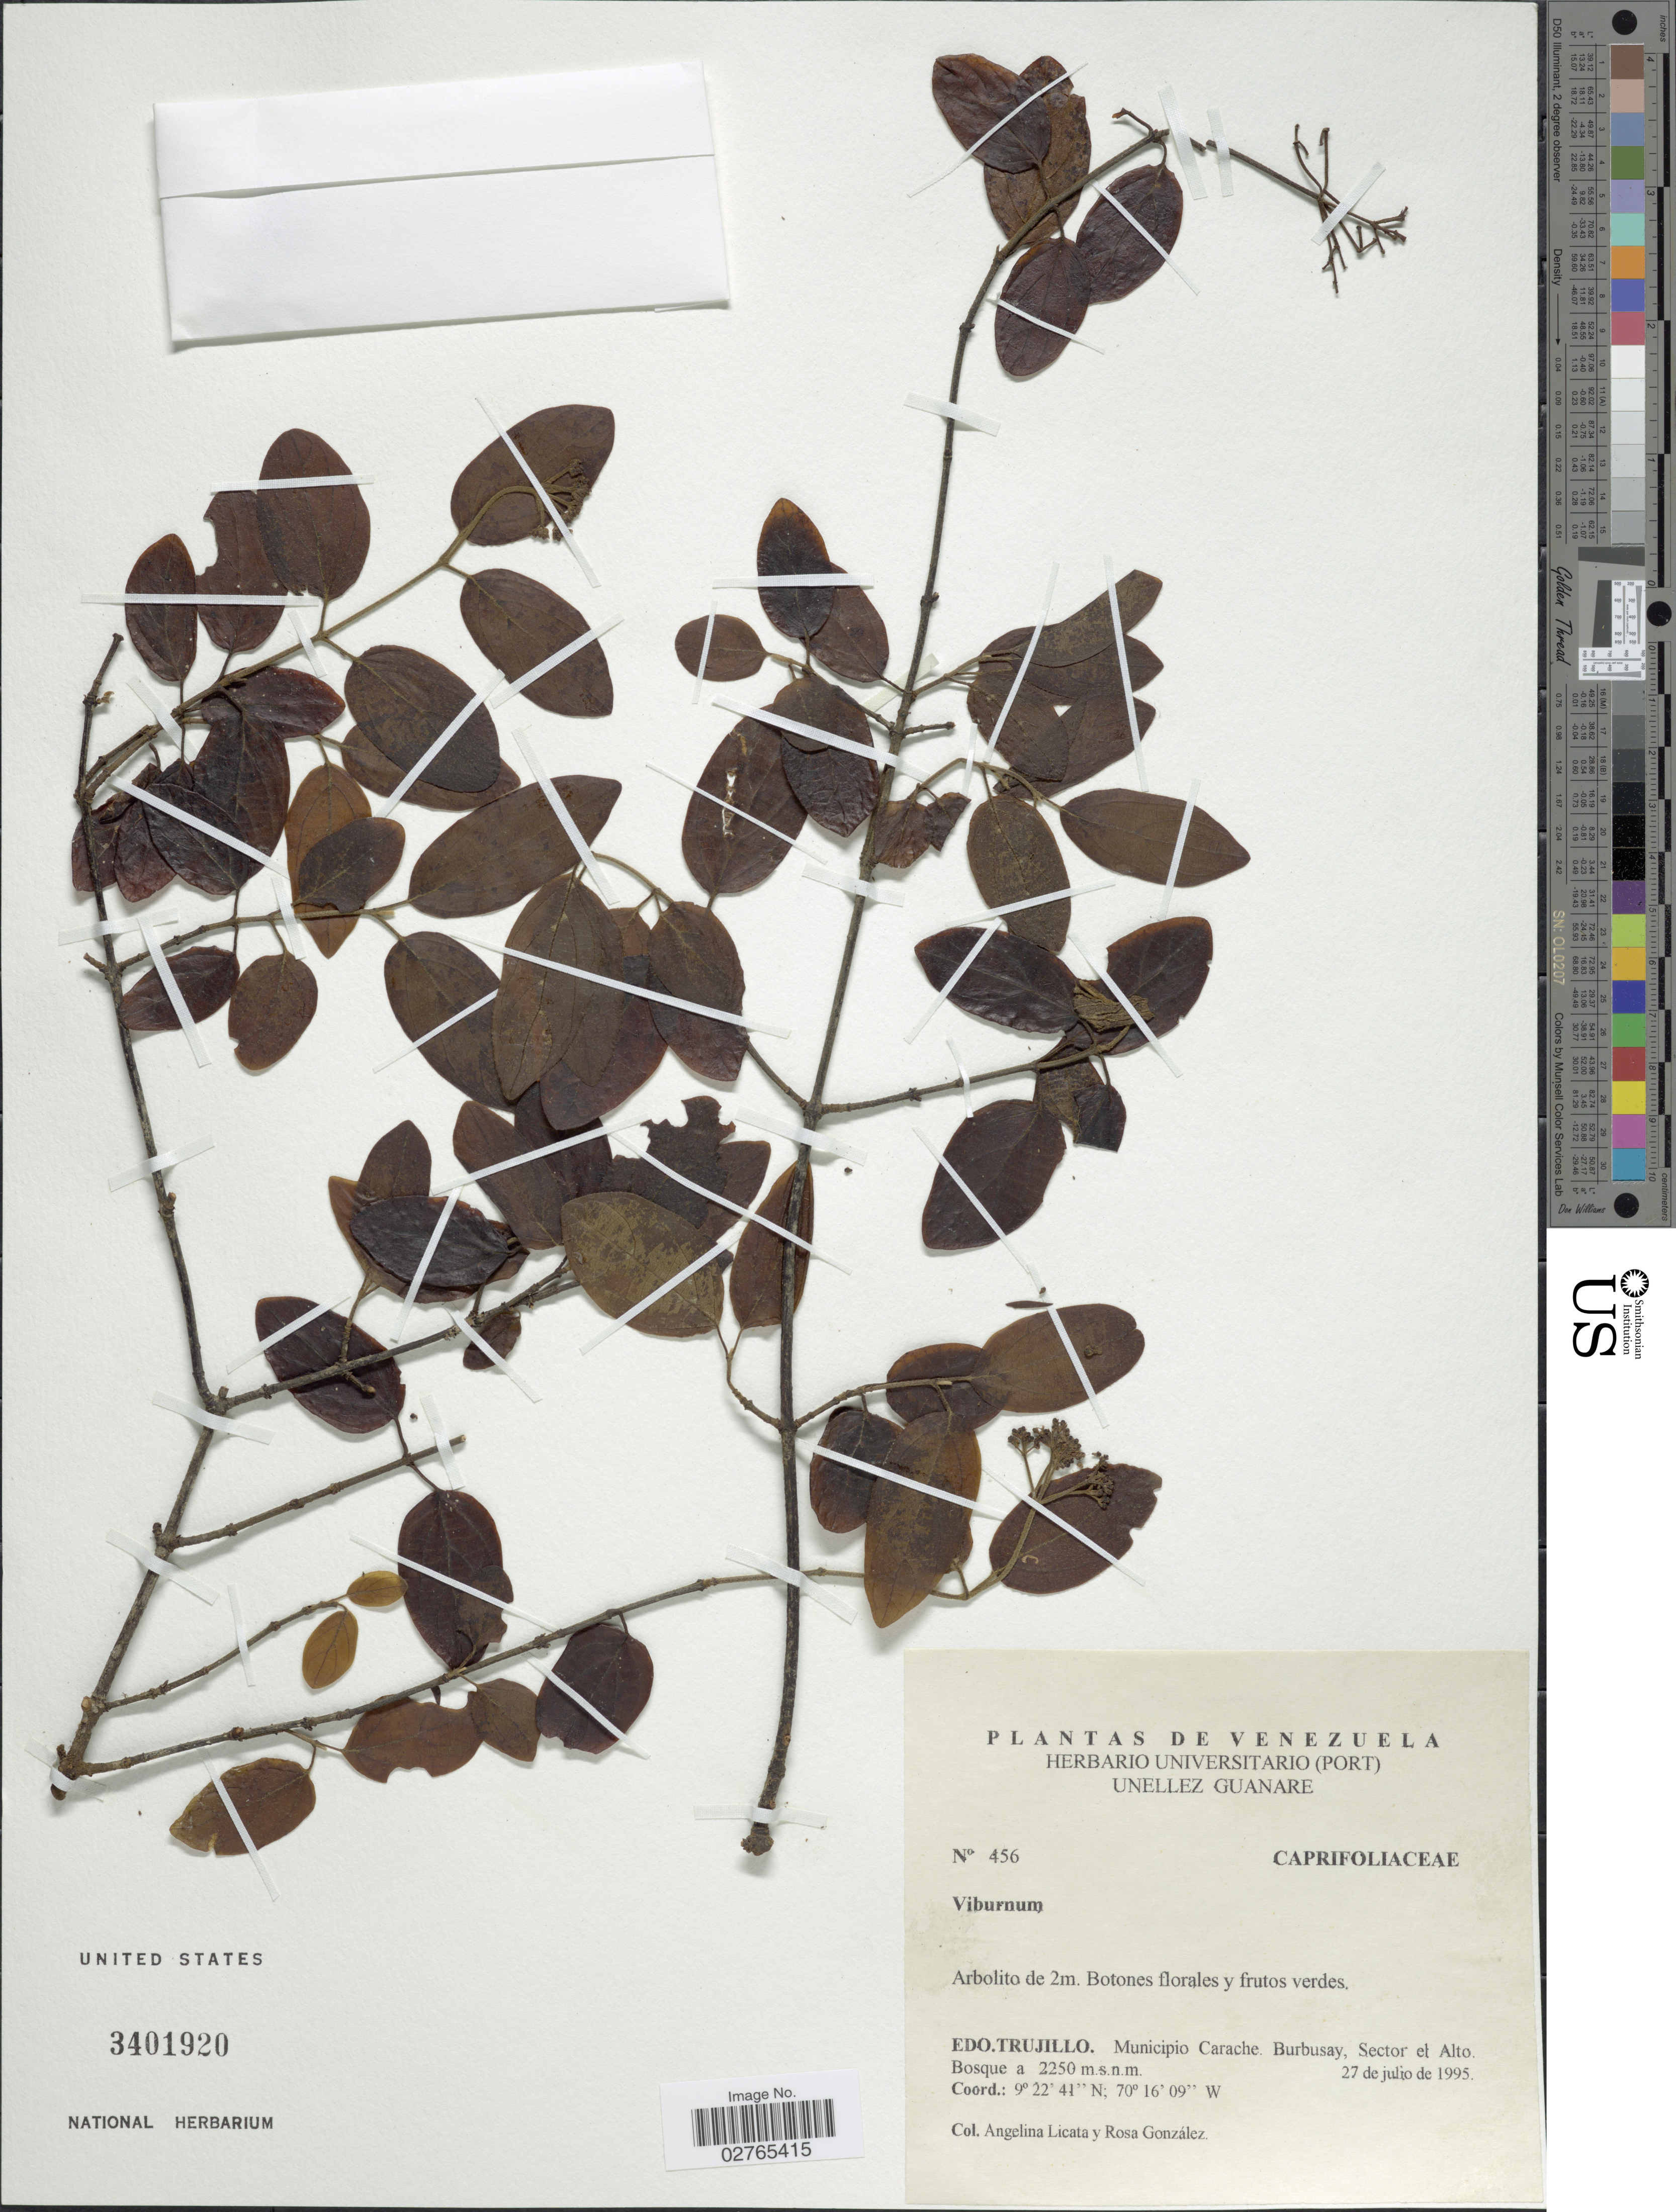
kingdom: Plantae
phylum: Tracheophyta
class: Magnoliopsida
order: Dipsacales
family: Viburnaceae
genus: Viburnum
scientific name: Viburnum sp.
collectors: A. Licata & R. Gonzáles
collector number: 456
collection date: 1995-07-27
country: Venezuela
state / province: Trujillo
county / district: Carache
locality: Burbusay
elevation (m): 2250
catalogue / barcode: US 3401920